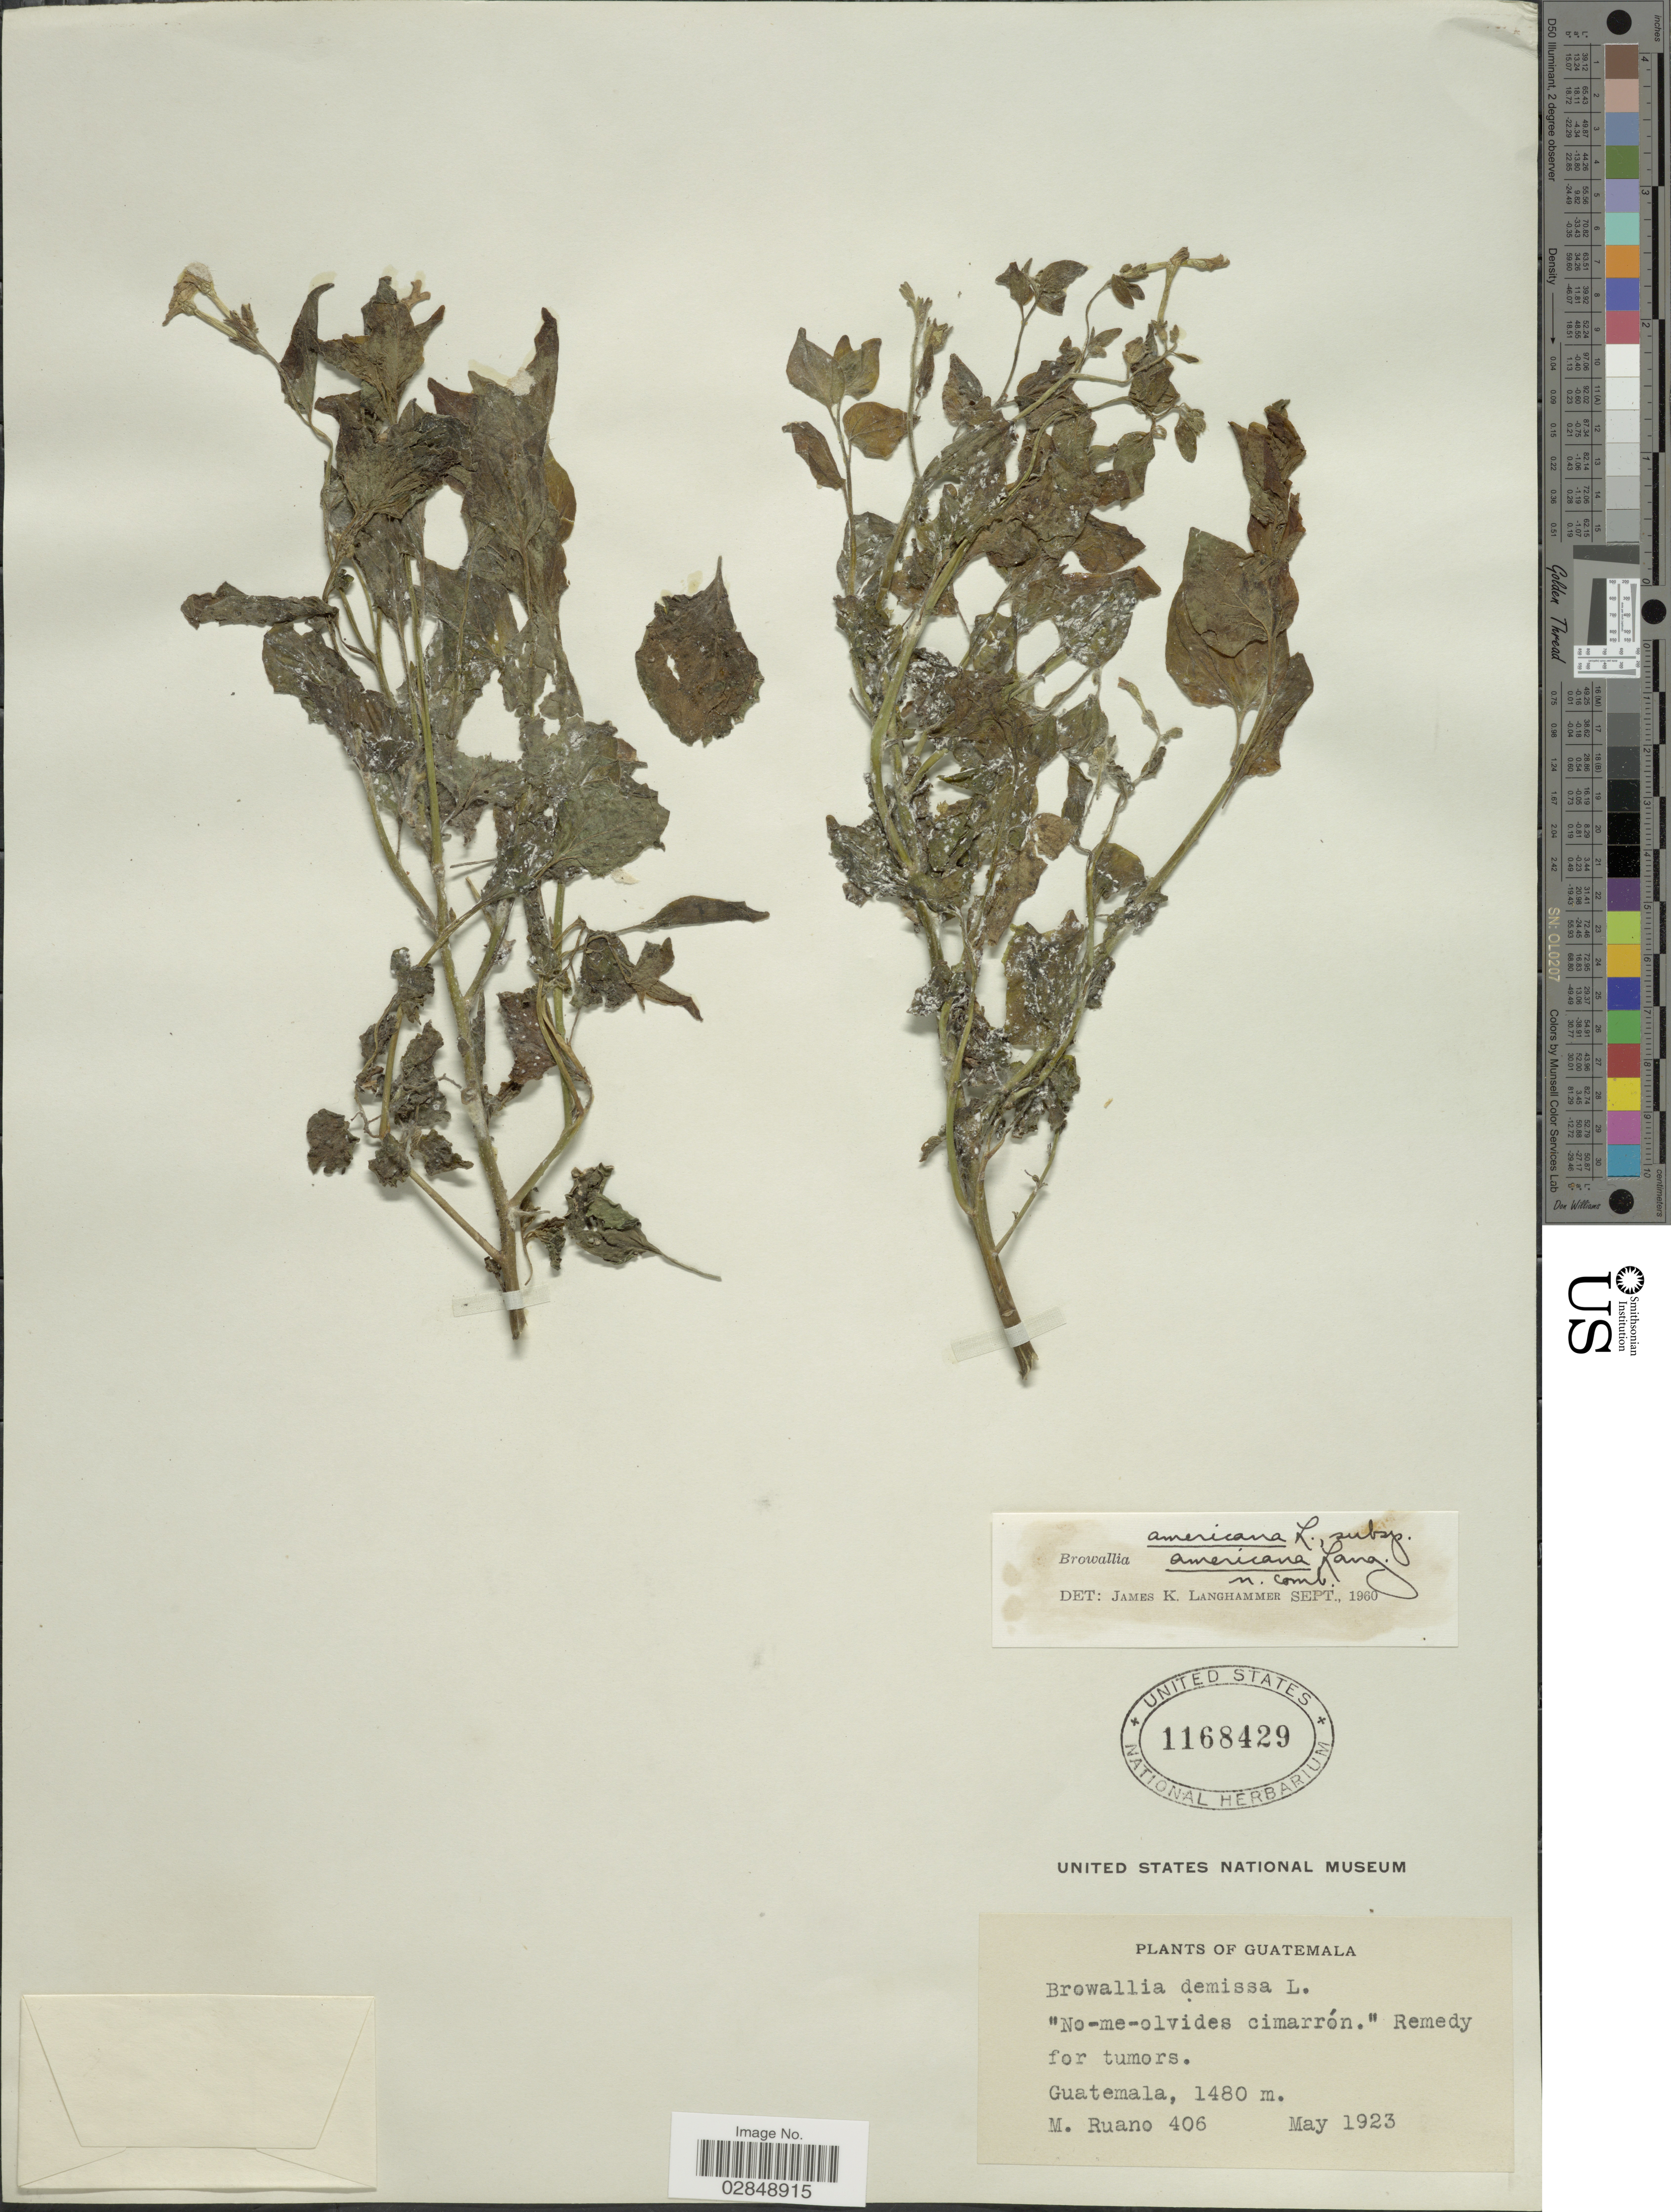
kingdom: Plantae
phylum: Tracheophyta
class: Magnoliopsida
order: Solanales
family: Solanaceae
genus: Browallia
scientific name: Browallia americana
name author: L.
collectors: M. Ruano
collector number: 406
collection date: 1923-05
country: Guatemala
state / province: Guatemala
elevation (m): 1480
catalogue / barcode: US 1168429